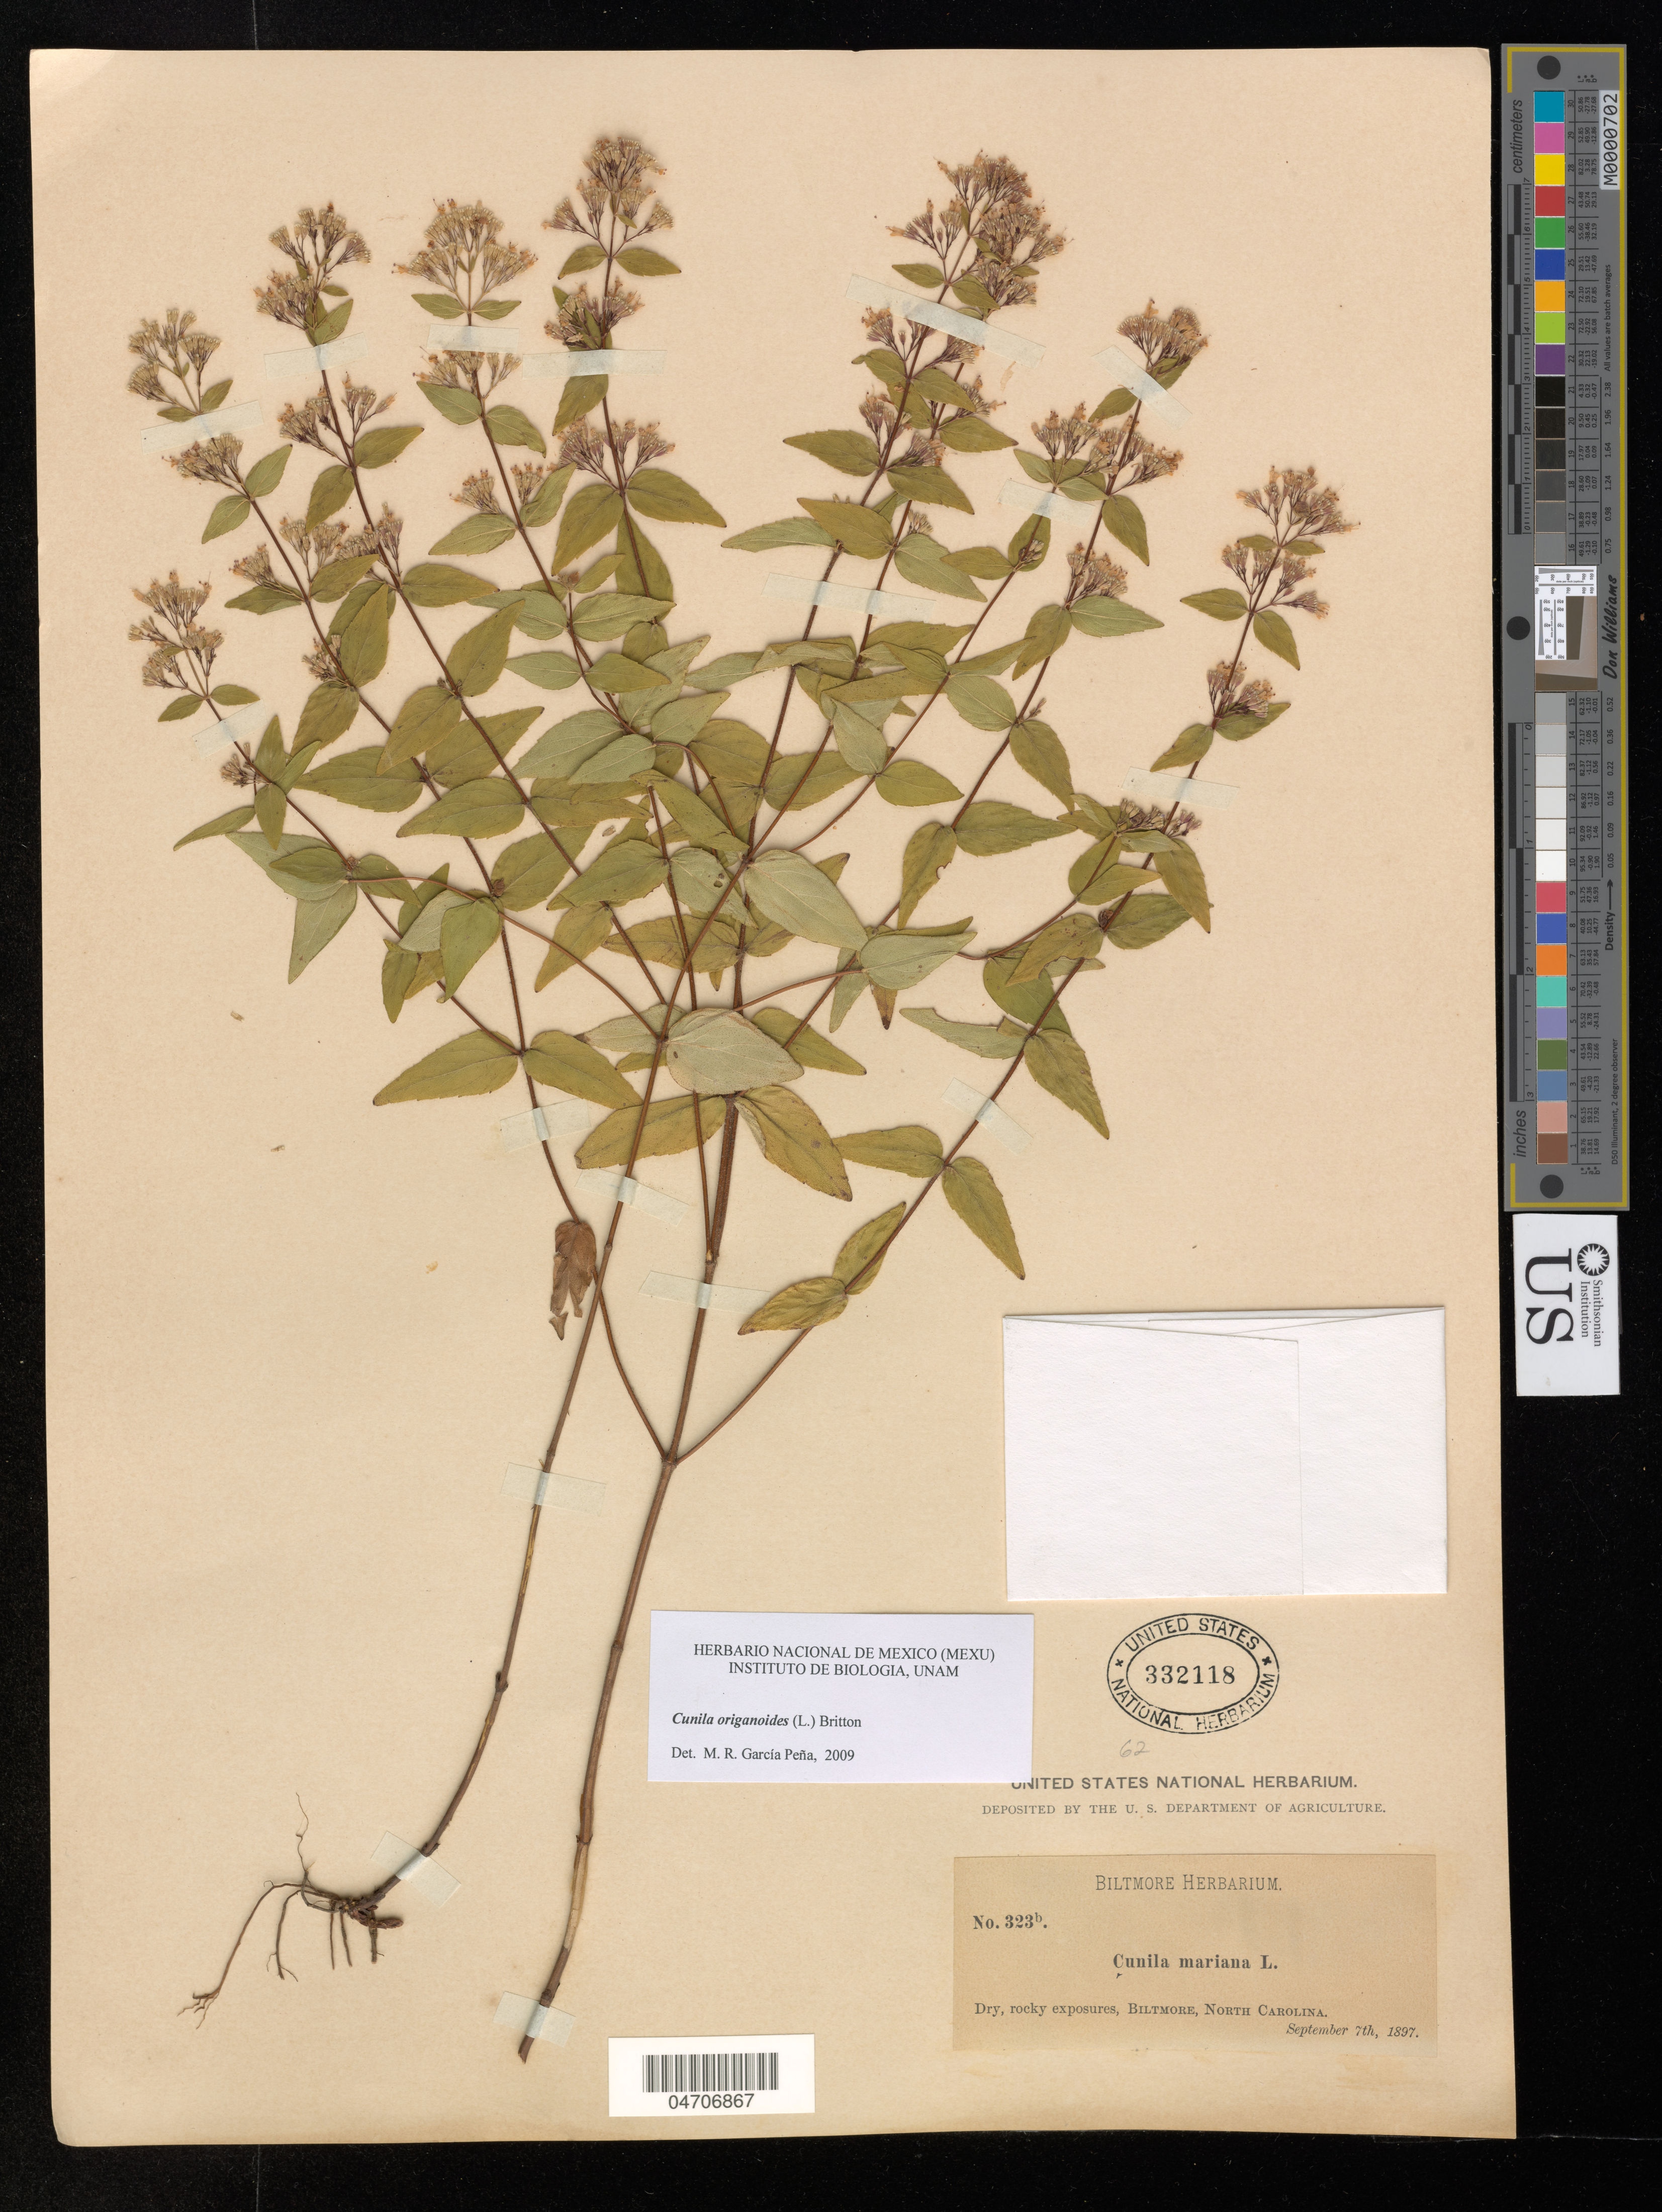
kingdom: Plantae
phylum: Tracheophyta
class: Magnoliopsida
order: Lamiales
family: Lamiaceae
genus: Cunila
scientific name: Cunila origanoides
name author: (L.) Britton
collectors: ex herb. Biltmore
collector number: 323b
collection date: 1897-09-07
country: United States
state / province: North Carolina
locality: Dry, rocky exposures, Biltmore.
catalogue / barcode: US 332118